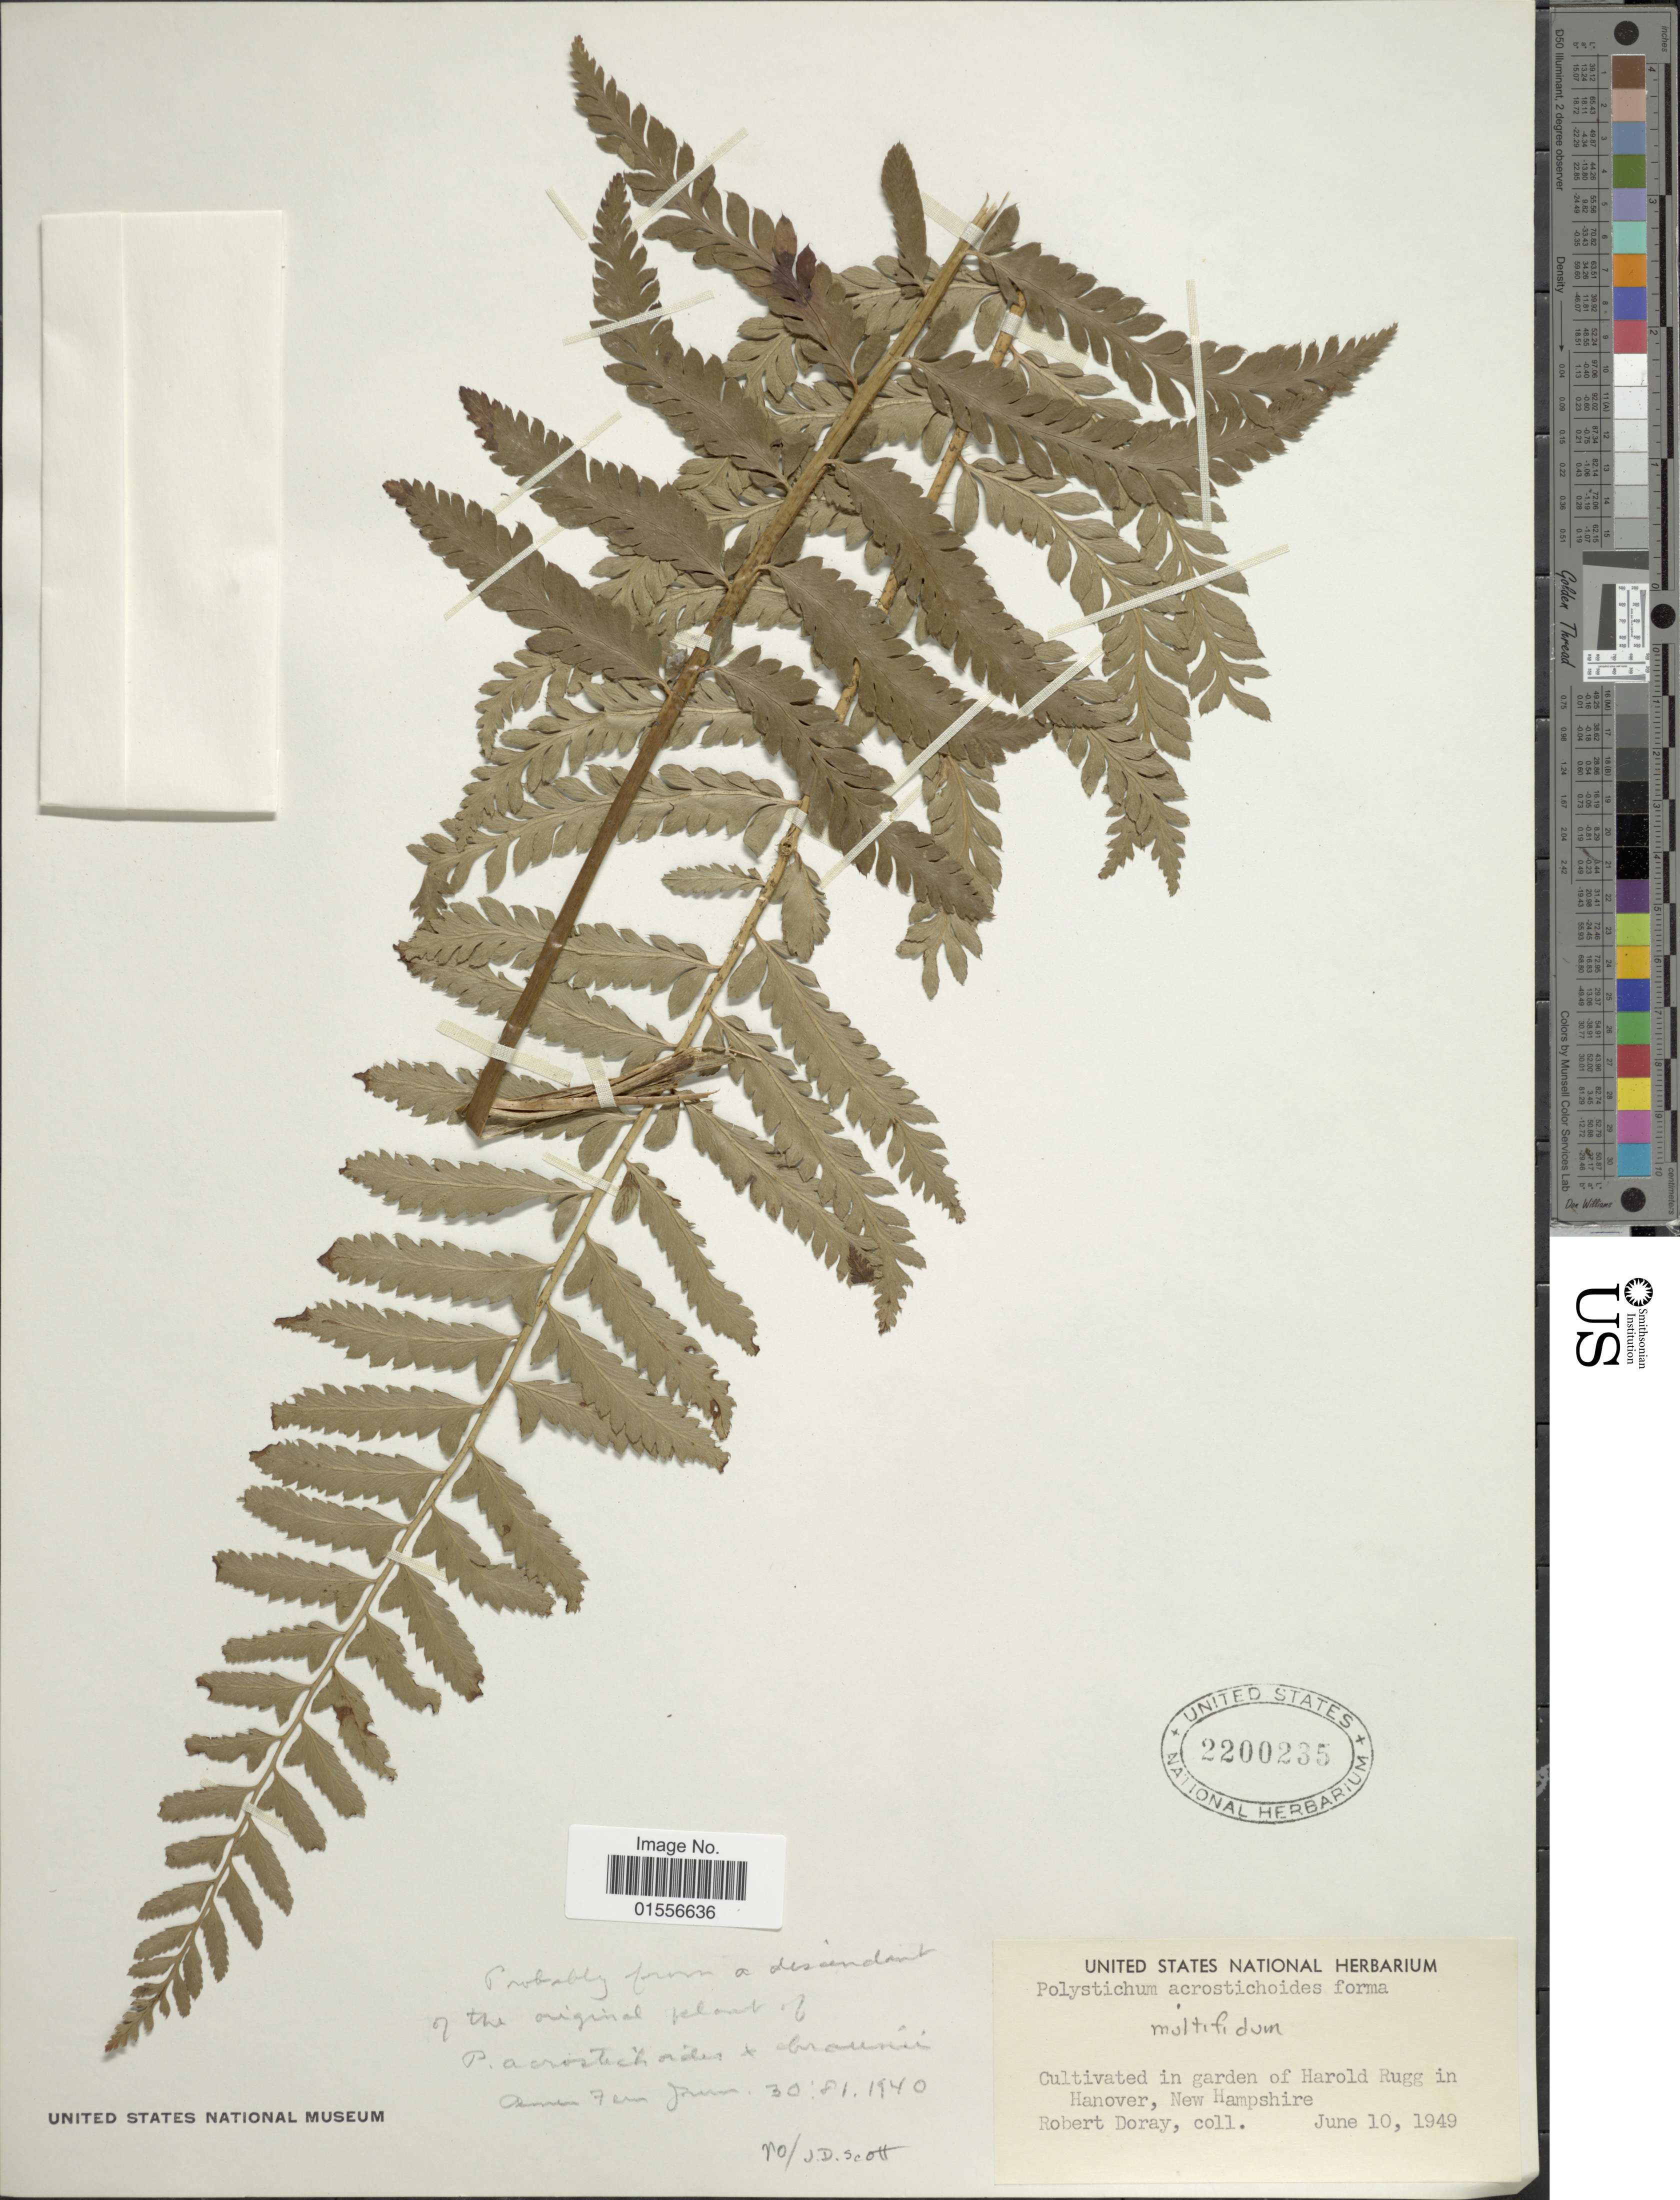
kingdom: Plantae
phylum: Tracheophyta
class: Polypodiopsida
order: Polypodiales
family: Dryopteridaceae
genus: Polystichum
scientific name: Polystichum acrostichoides f. multifidum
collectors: R. Doray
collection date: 1949-06-10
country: United States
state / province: New Hampshire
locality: In garden of Haro0ld Rugg in Hanover.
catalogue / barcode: US 2200235